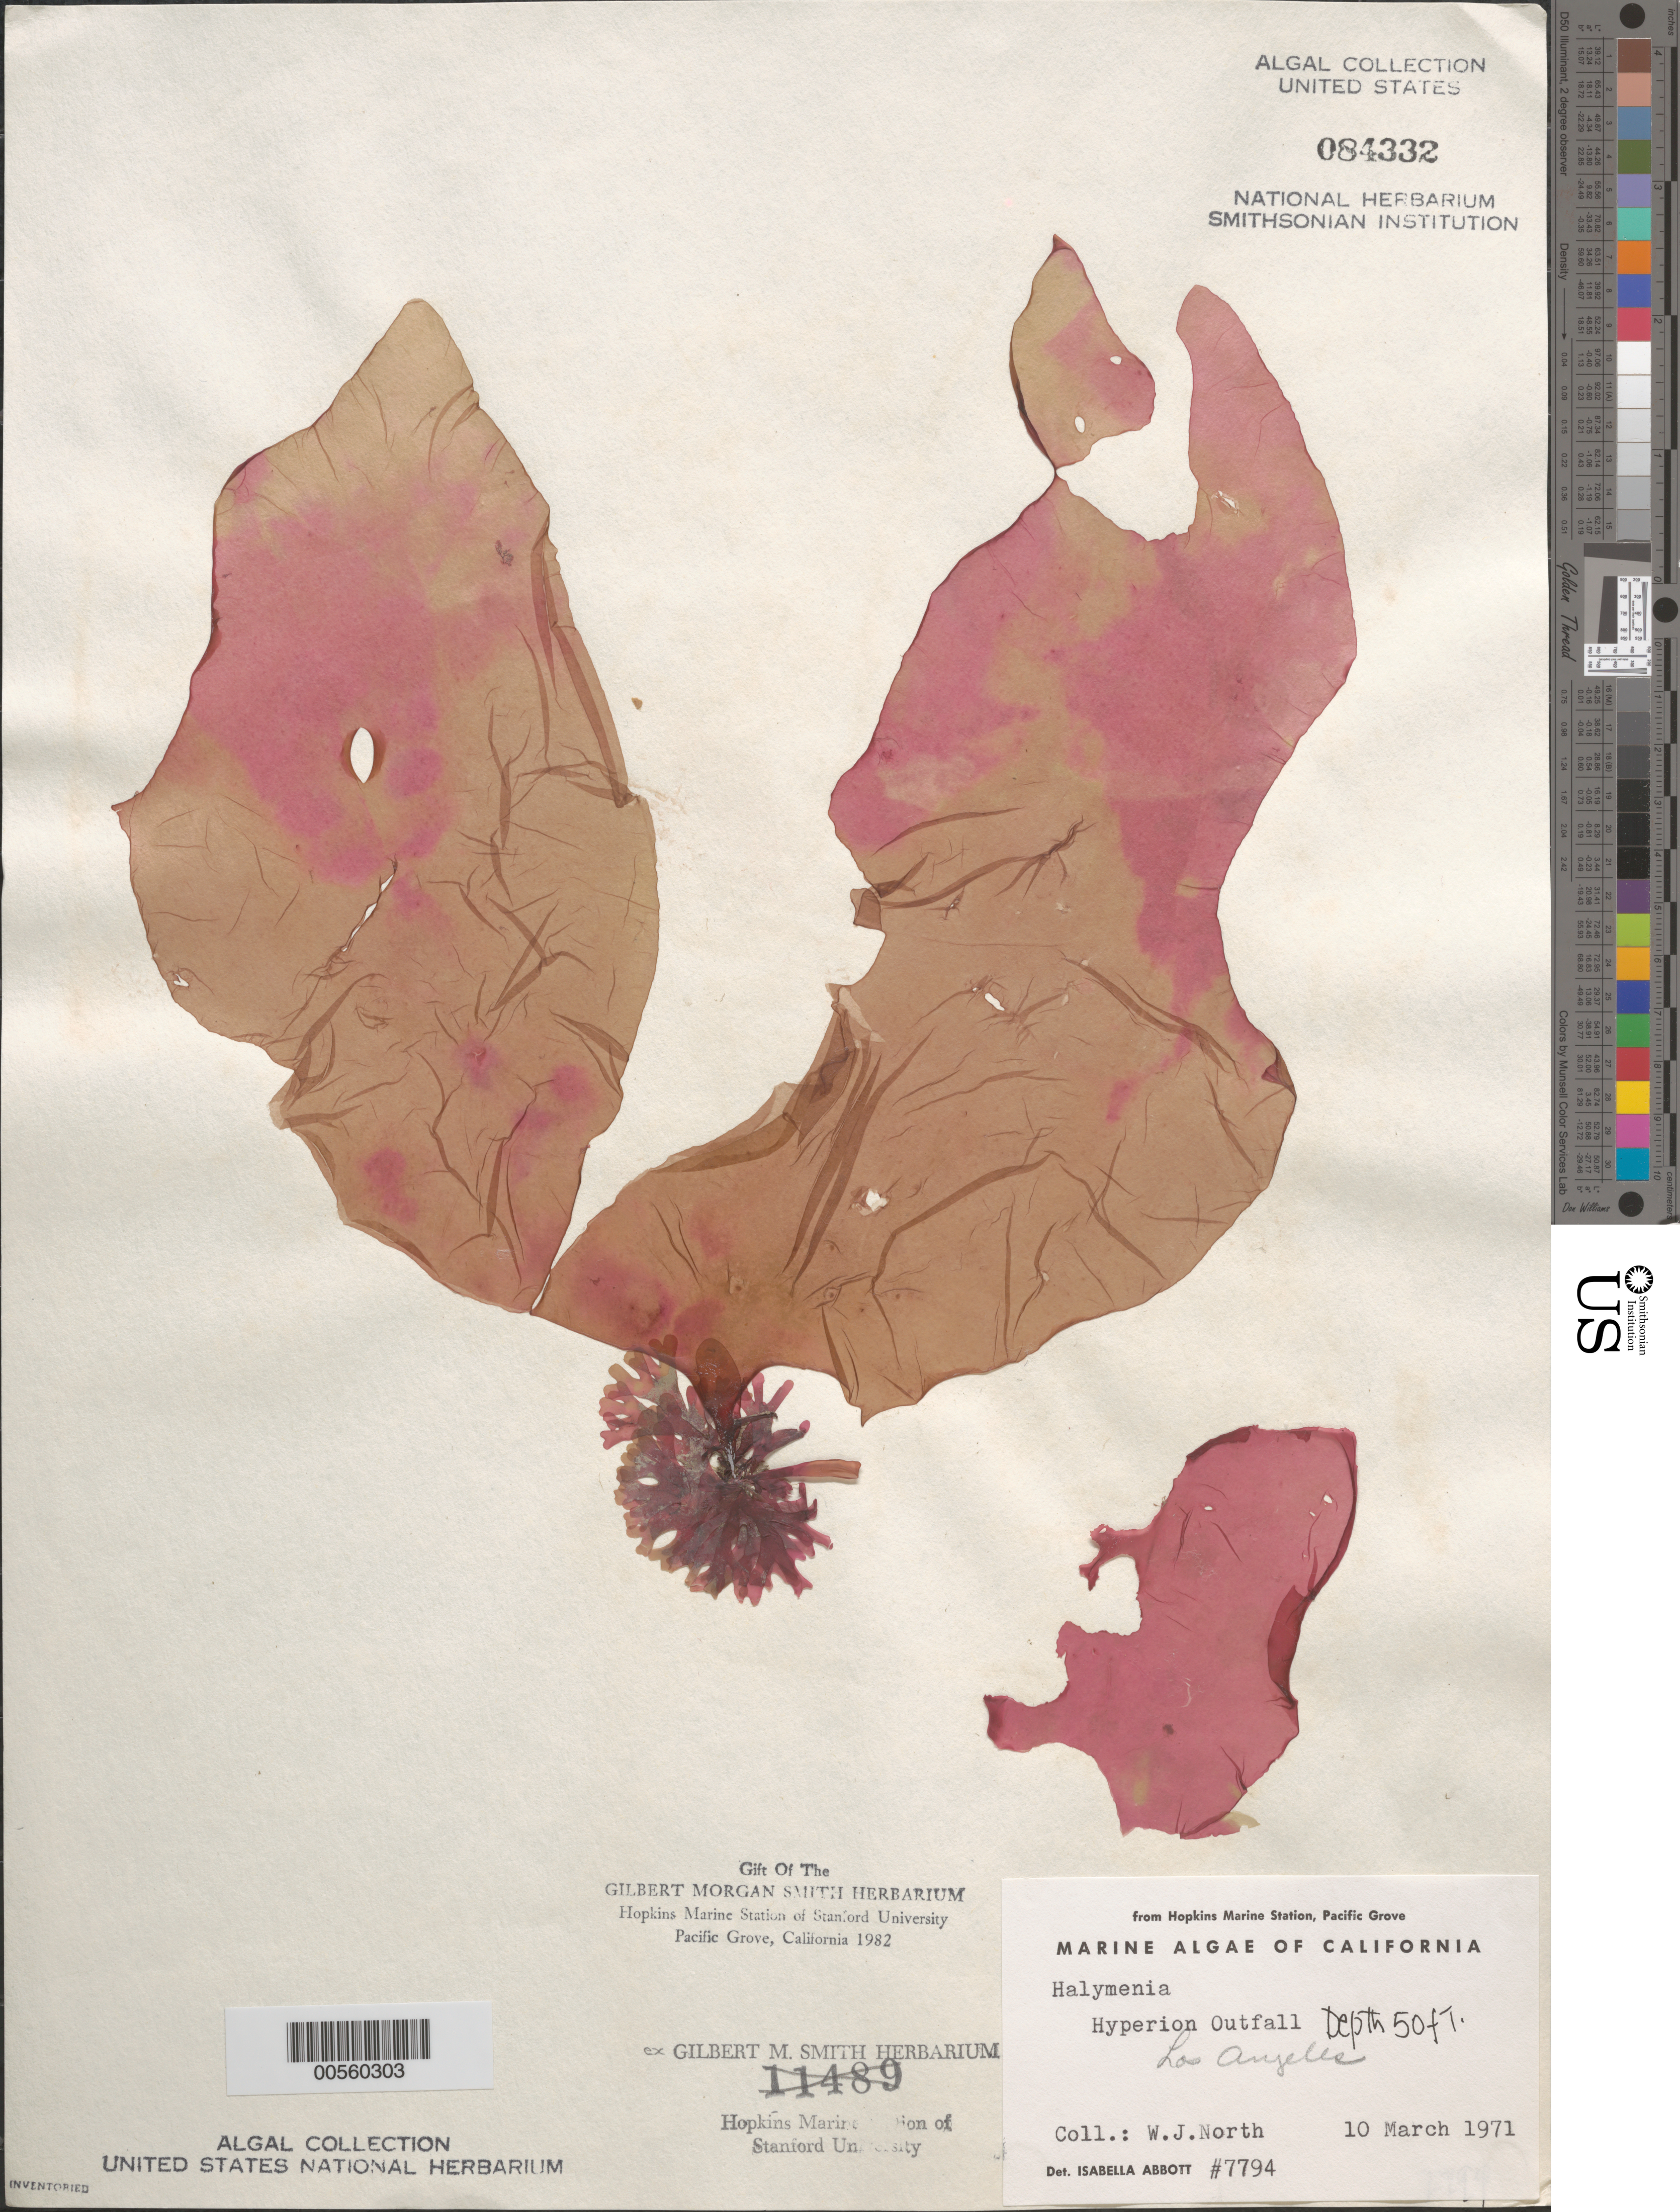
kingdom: Plantae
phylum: Rhodophyta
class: Florideophyceae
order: Halymeniales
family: Halymeniaceae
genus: Halymenia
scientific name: Halymenia sp.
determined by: Abbott, Isabella A.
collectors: W. North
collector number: IAA 7794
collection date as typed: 10 Mar 1971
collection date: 1971-03-10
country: United States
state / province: California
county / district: Los Angeles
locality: Hyperion Outfall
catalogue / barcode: US 84332